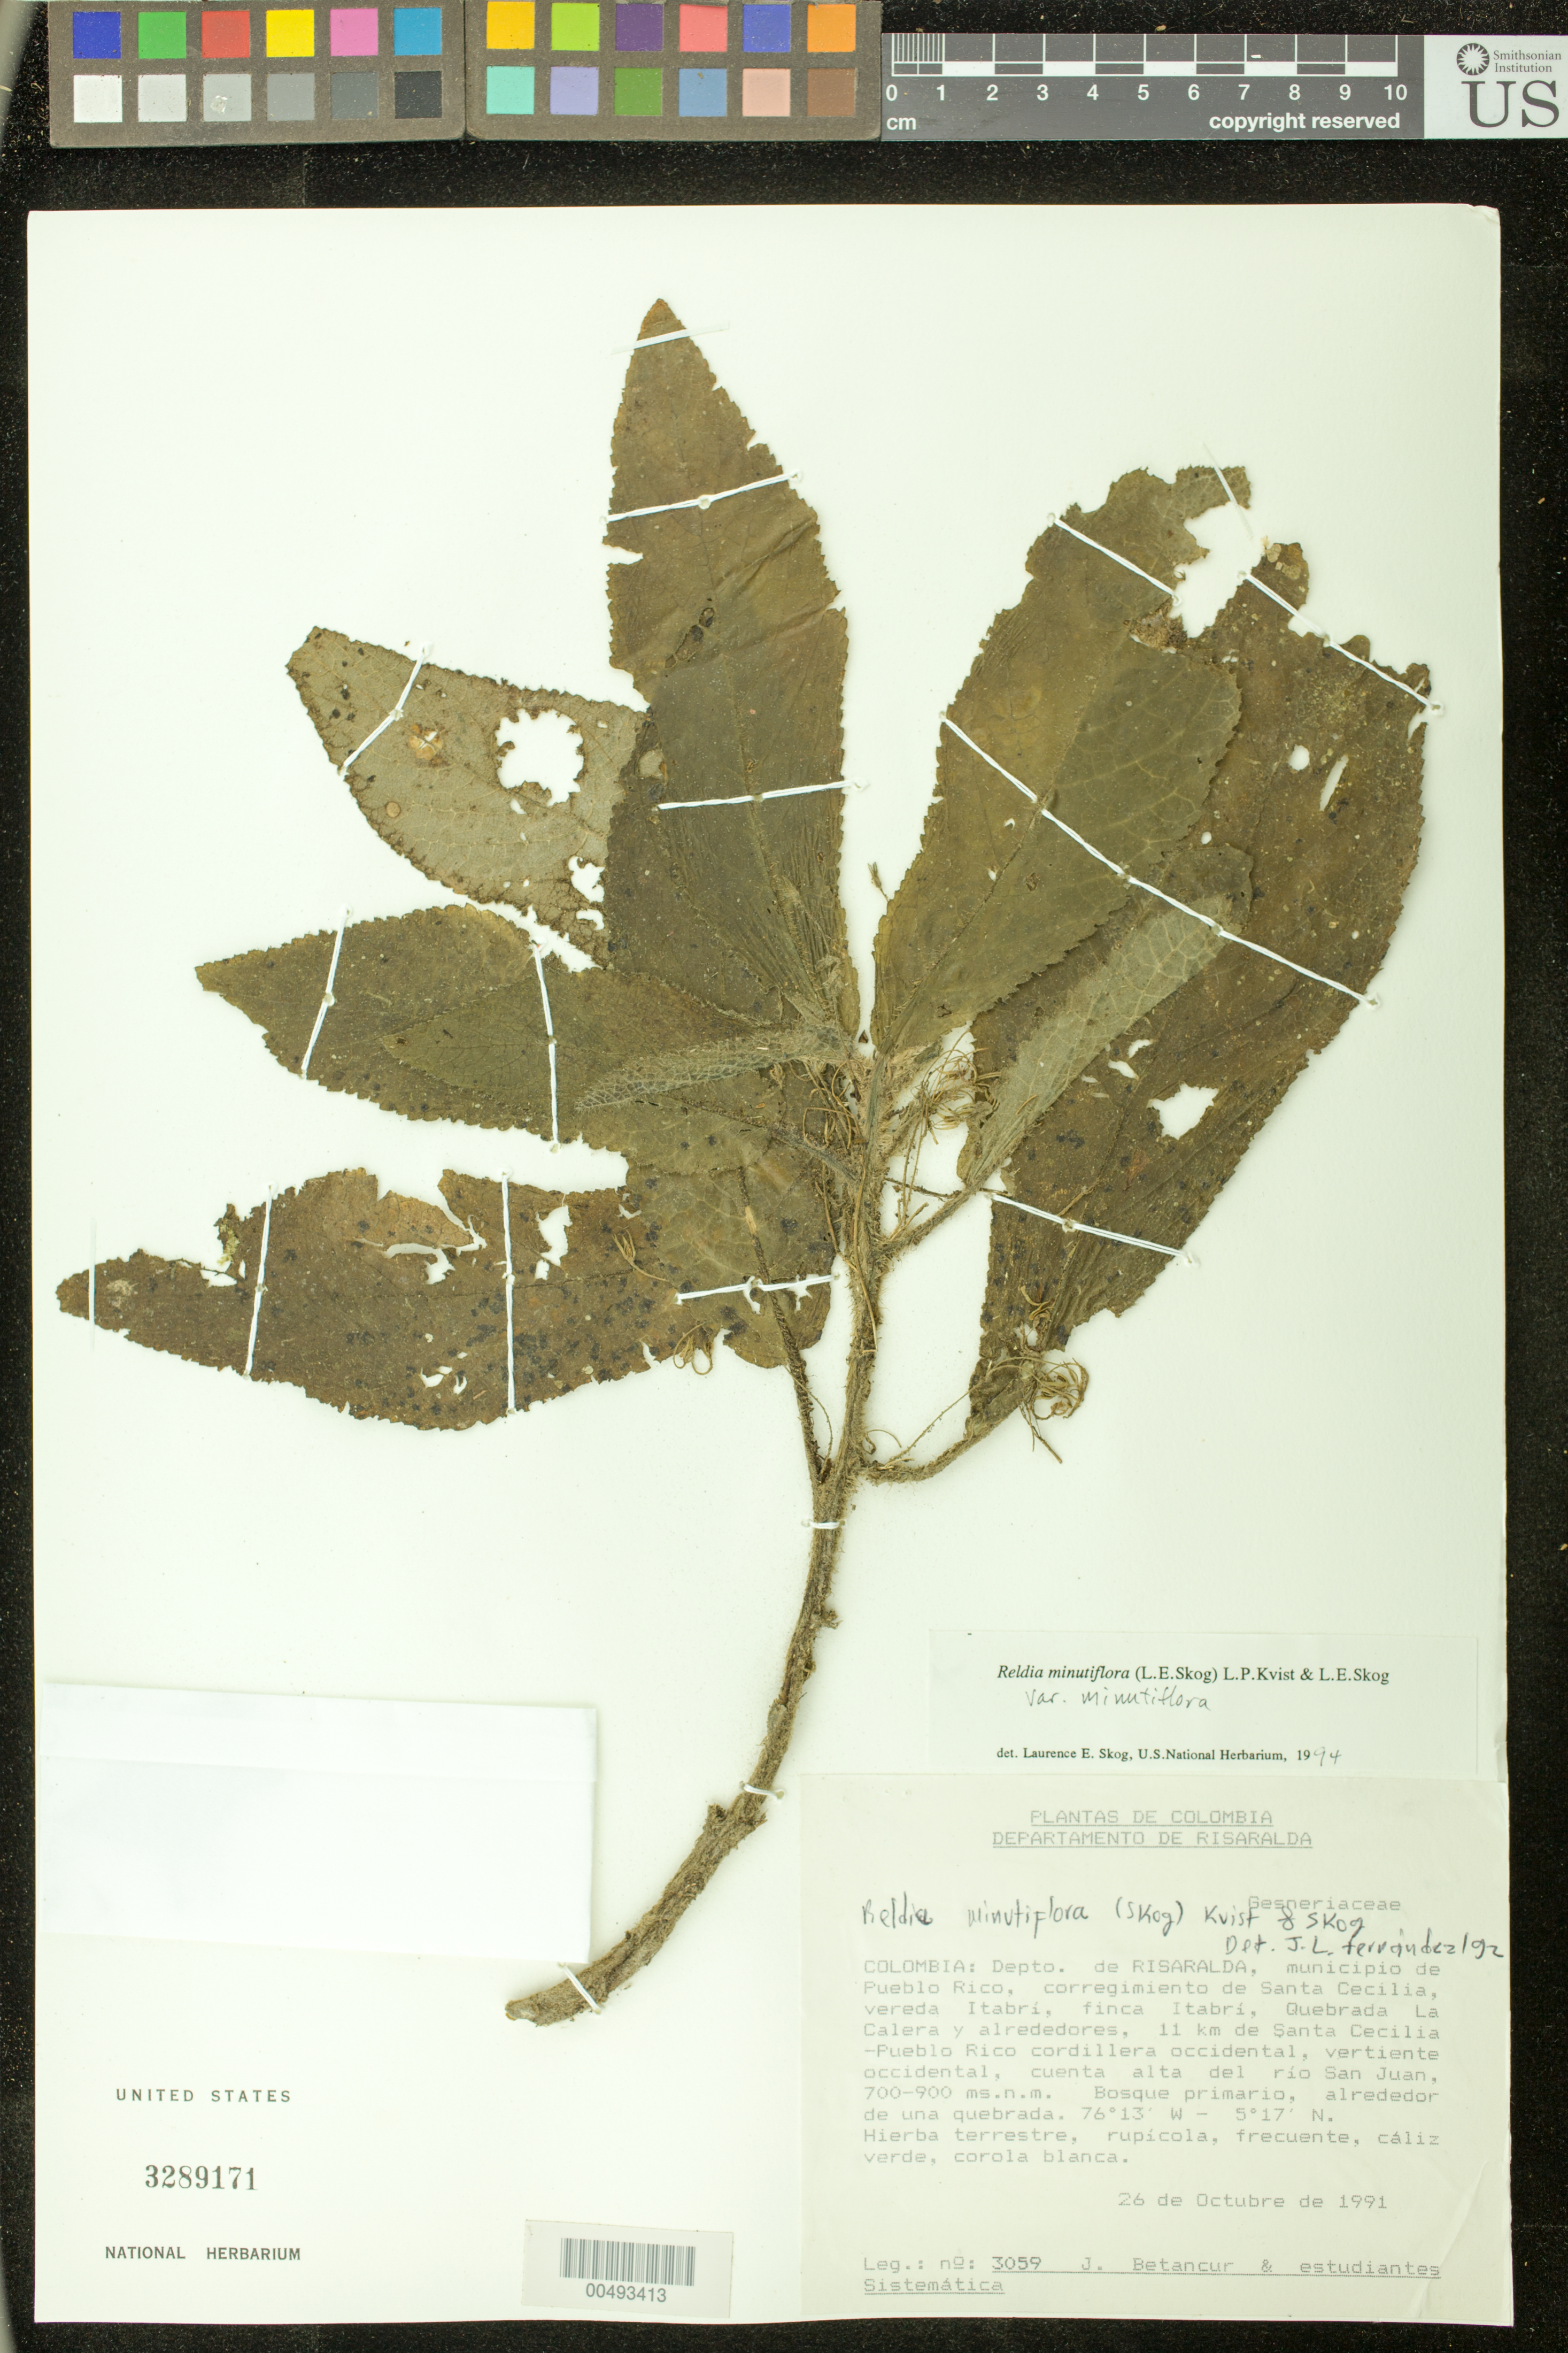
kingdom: Plantae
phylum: Tracheophyta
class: Magnoliopsida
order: Lamiales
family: Gesneriaceae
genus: Reldia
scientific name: Reldia minutiflora var. minutiflora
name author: (L.E. Skog) L.P. Kvist & L.E. Skog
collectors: J. C. Betancur & Estudiantes Sistematica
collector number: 3059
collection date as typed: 26 Oct 1991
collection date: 1991-10-26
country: Colombia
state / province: Risaralda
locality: Mpio de Pueblo Rico, Corr. de Santa Cecilia, vereda Itabri, finca Itabri, Quebrada La Calera y alrededores, 11 km de Santa Cecilia-Pueblo Rico cordillera occidental, vertiente occidental, cuenta alta del rio San Juan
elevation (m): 700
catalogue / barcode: US 3289171